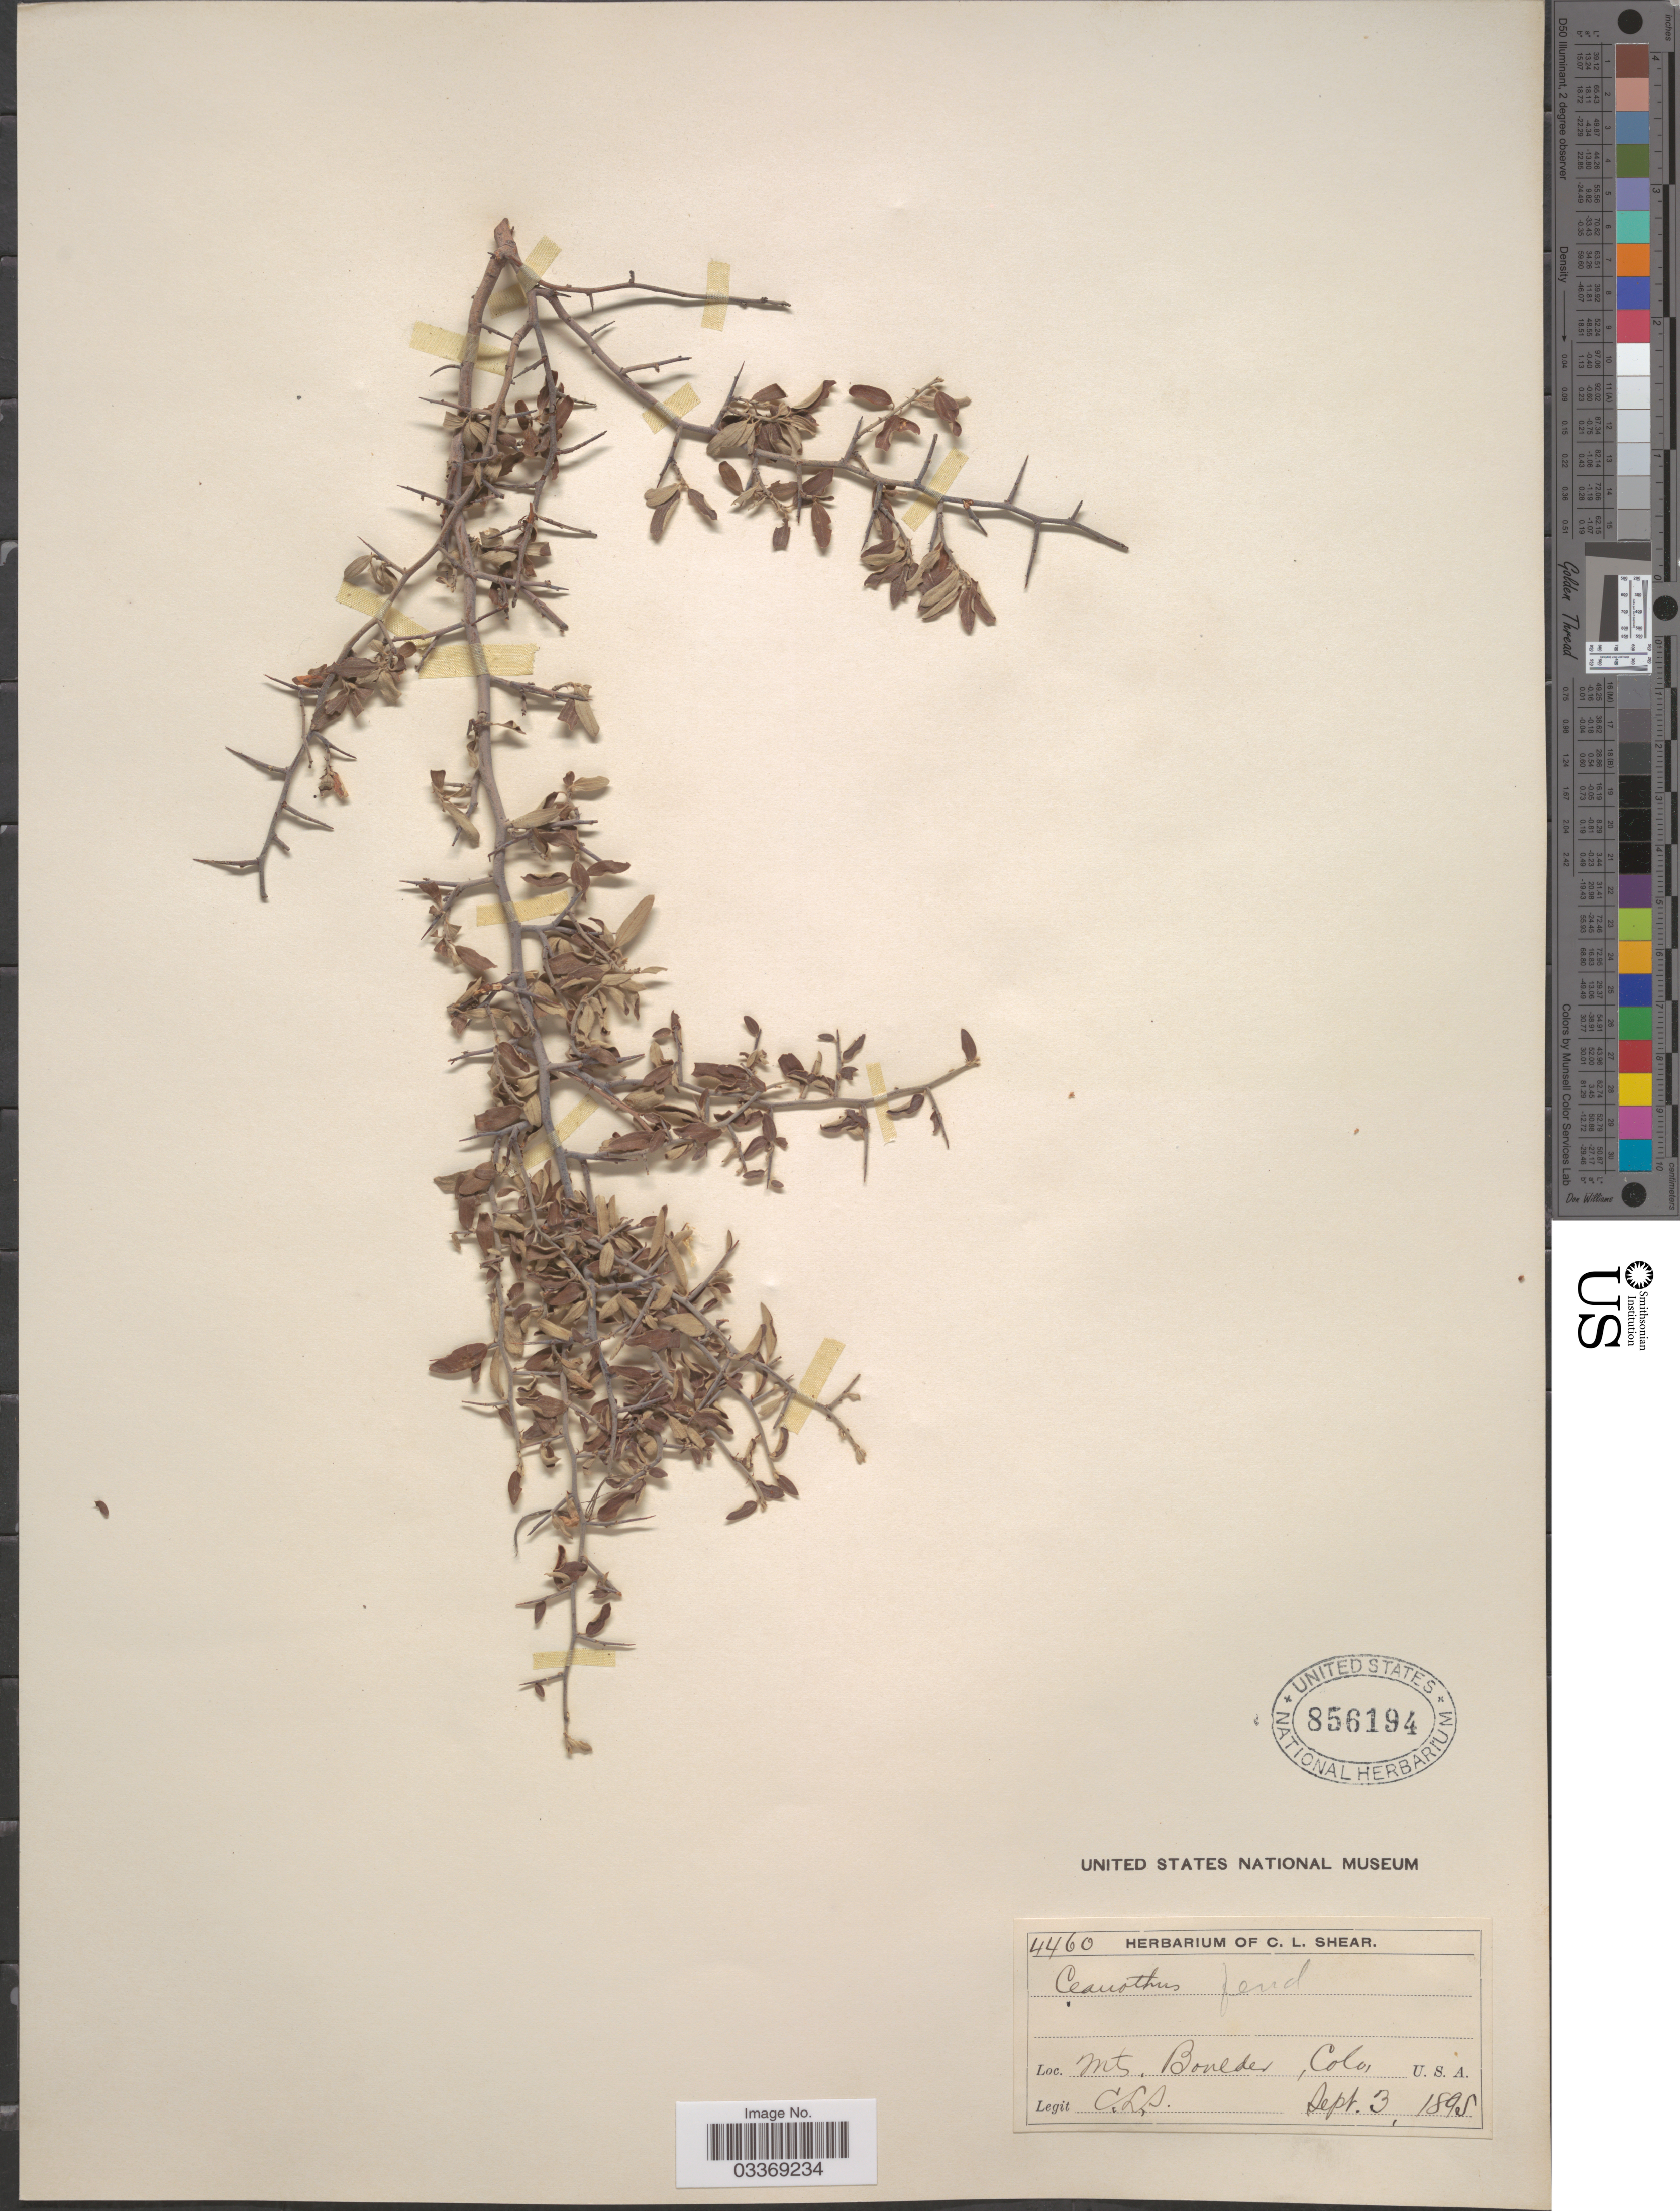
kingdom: Plantae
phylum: Tracheophyta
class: Magnoliopsida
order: Rosales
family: Rhamnaceae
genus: Ceanothus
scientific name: Ceanothus fendleri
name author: A. Gray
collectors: C. L. Shear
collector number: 4460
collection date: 1895-09-03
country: United States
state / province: Colorado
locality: Mts. Boulder.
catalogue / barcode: US 856194